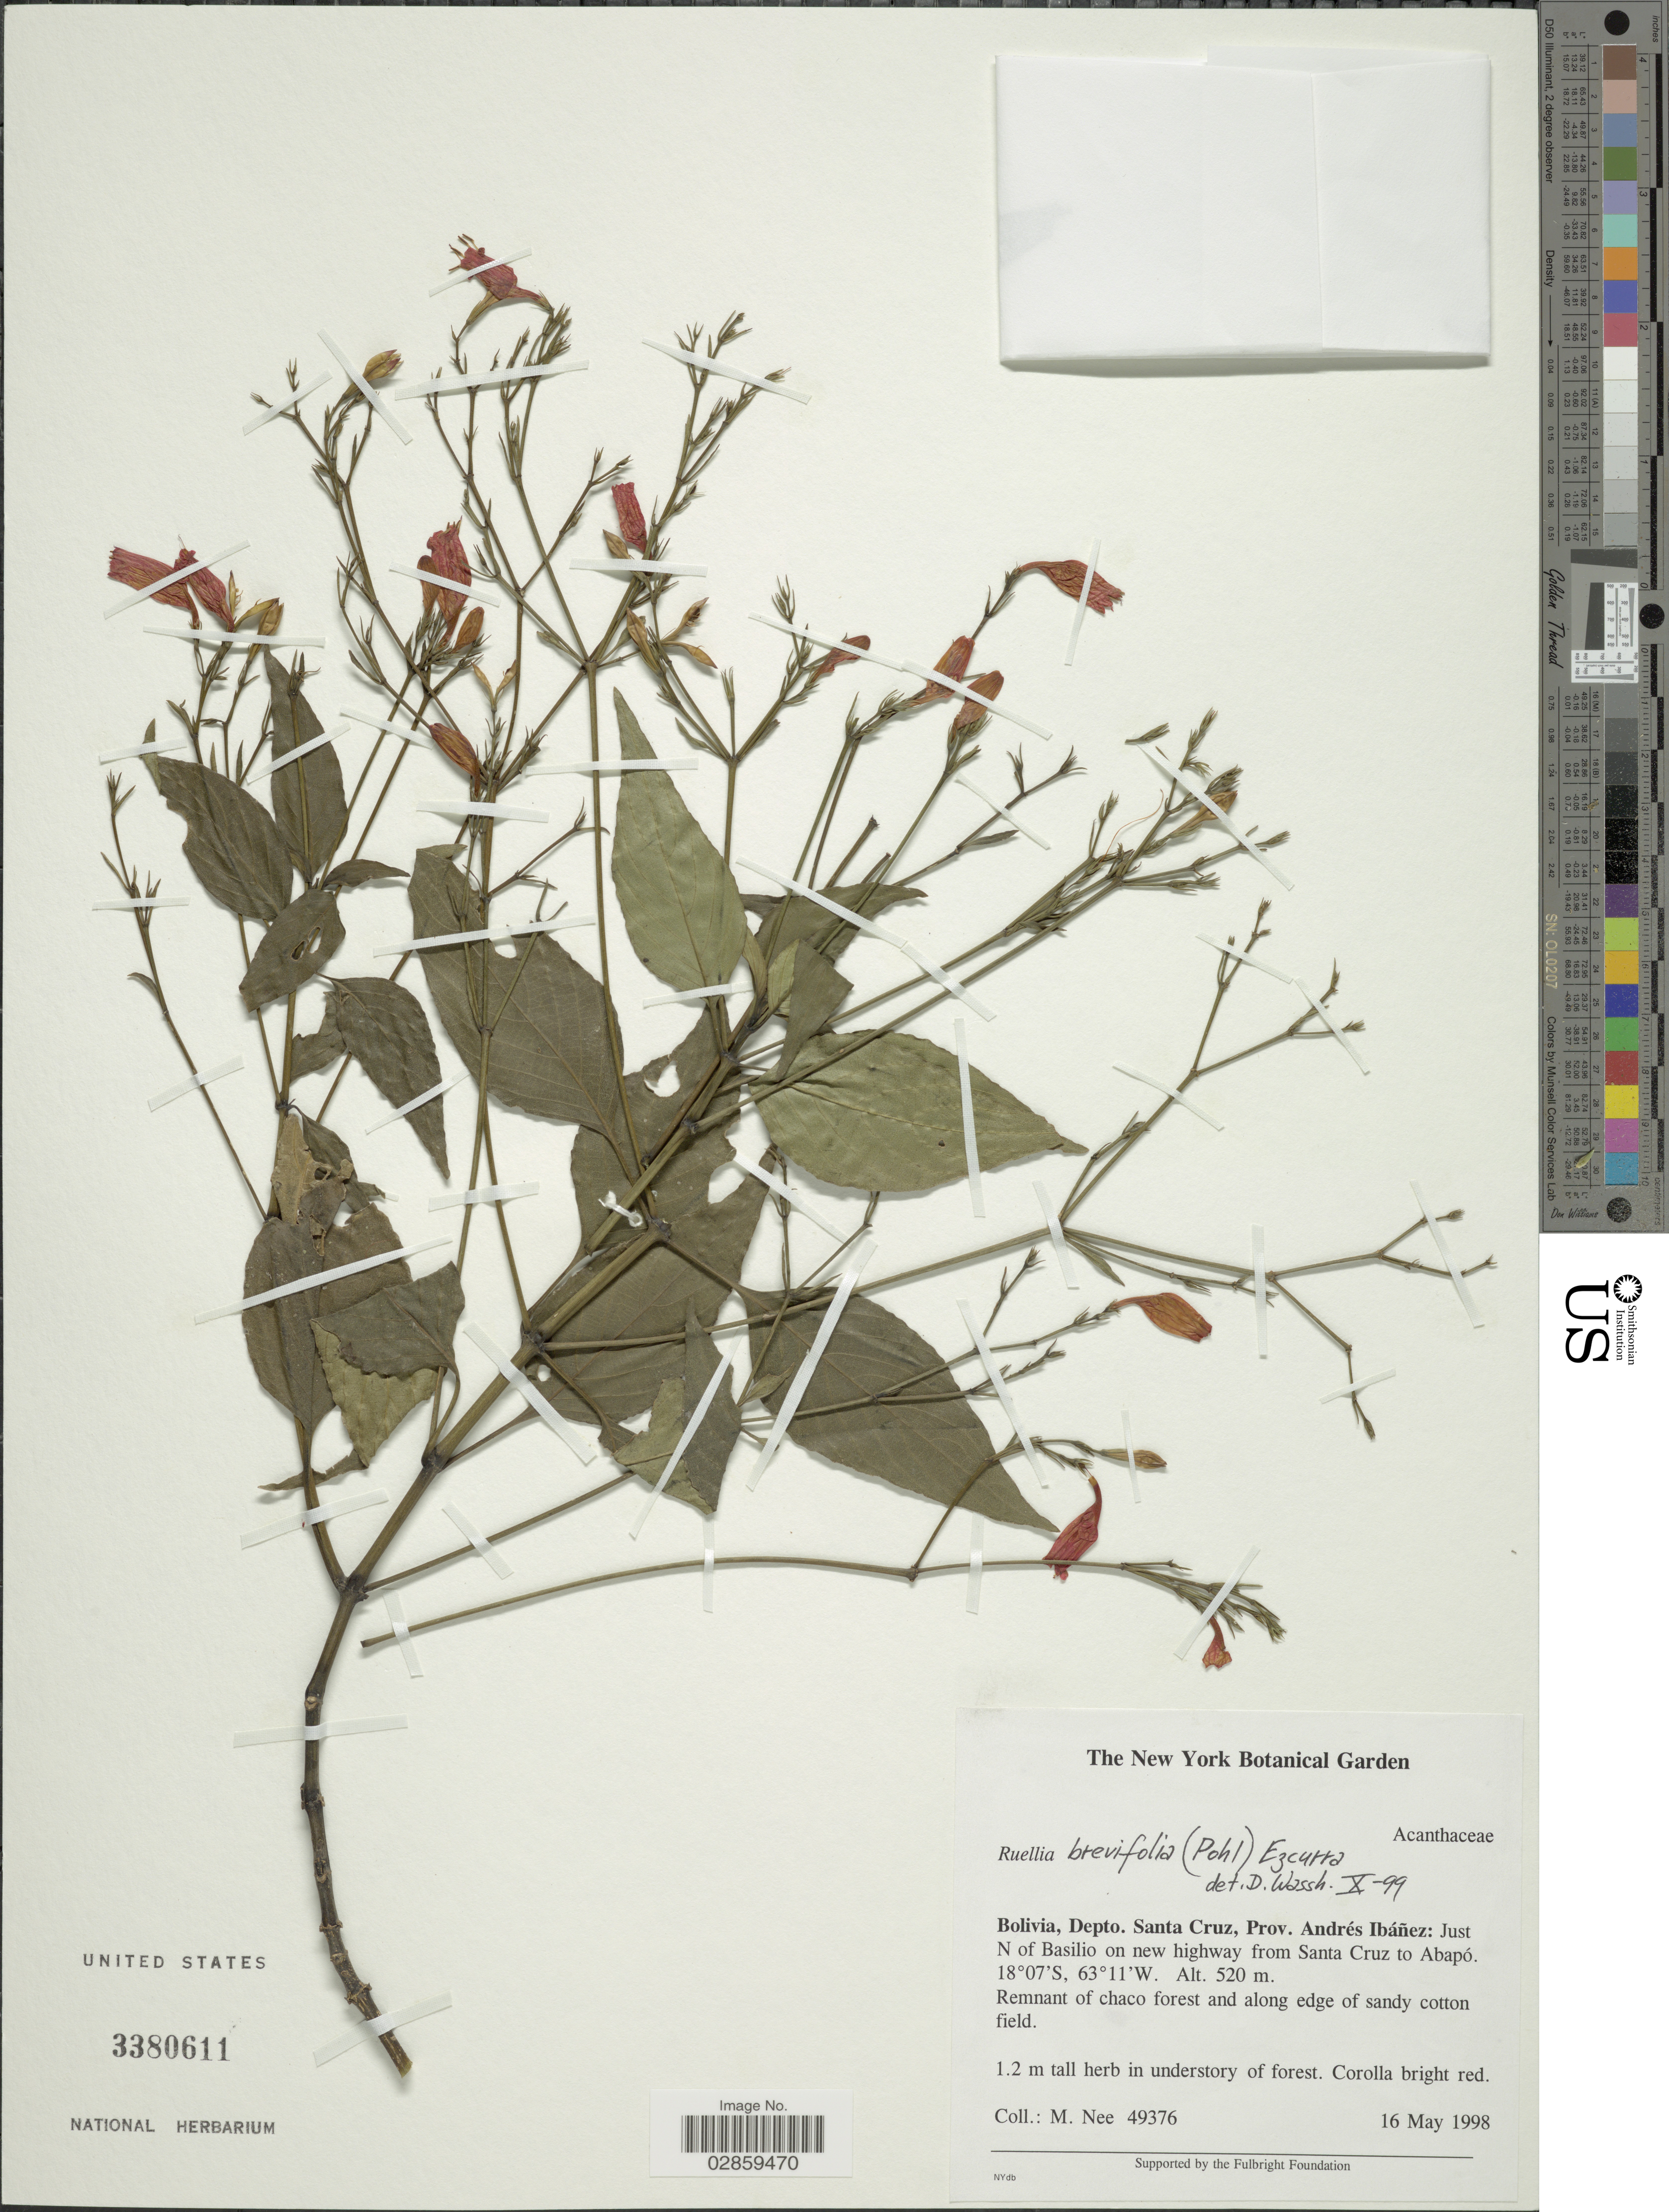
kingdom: Plantae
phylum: Tracheophyta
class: Magnoliopsida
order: Lamiales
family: Acanthaceae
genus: Ruellia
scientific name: Ruellia brevifolia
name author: (Pohl) C. Ezcurra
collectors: M. Nee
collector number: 49376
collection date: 1998-05-16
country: Bolivia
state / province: Santa Cruz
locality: Depto. Santa Curz, Prov. Andrés Ibáñez: Just N of Basilio on new highway from Santa Cruz to Abapó.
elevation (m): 520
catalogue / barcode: US 3380611